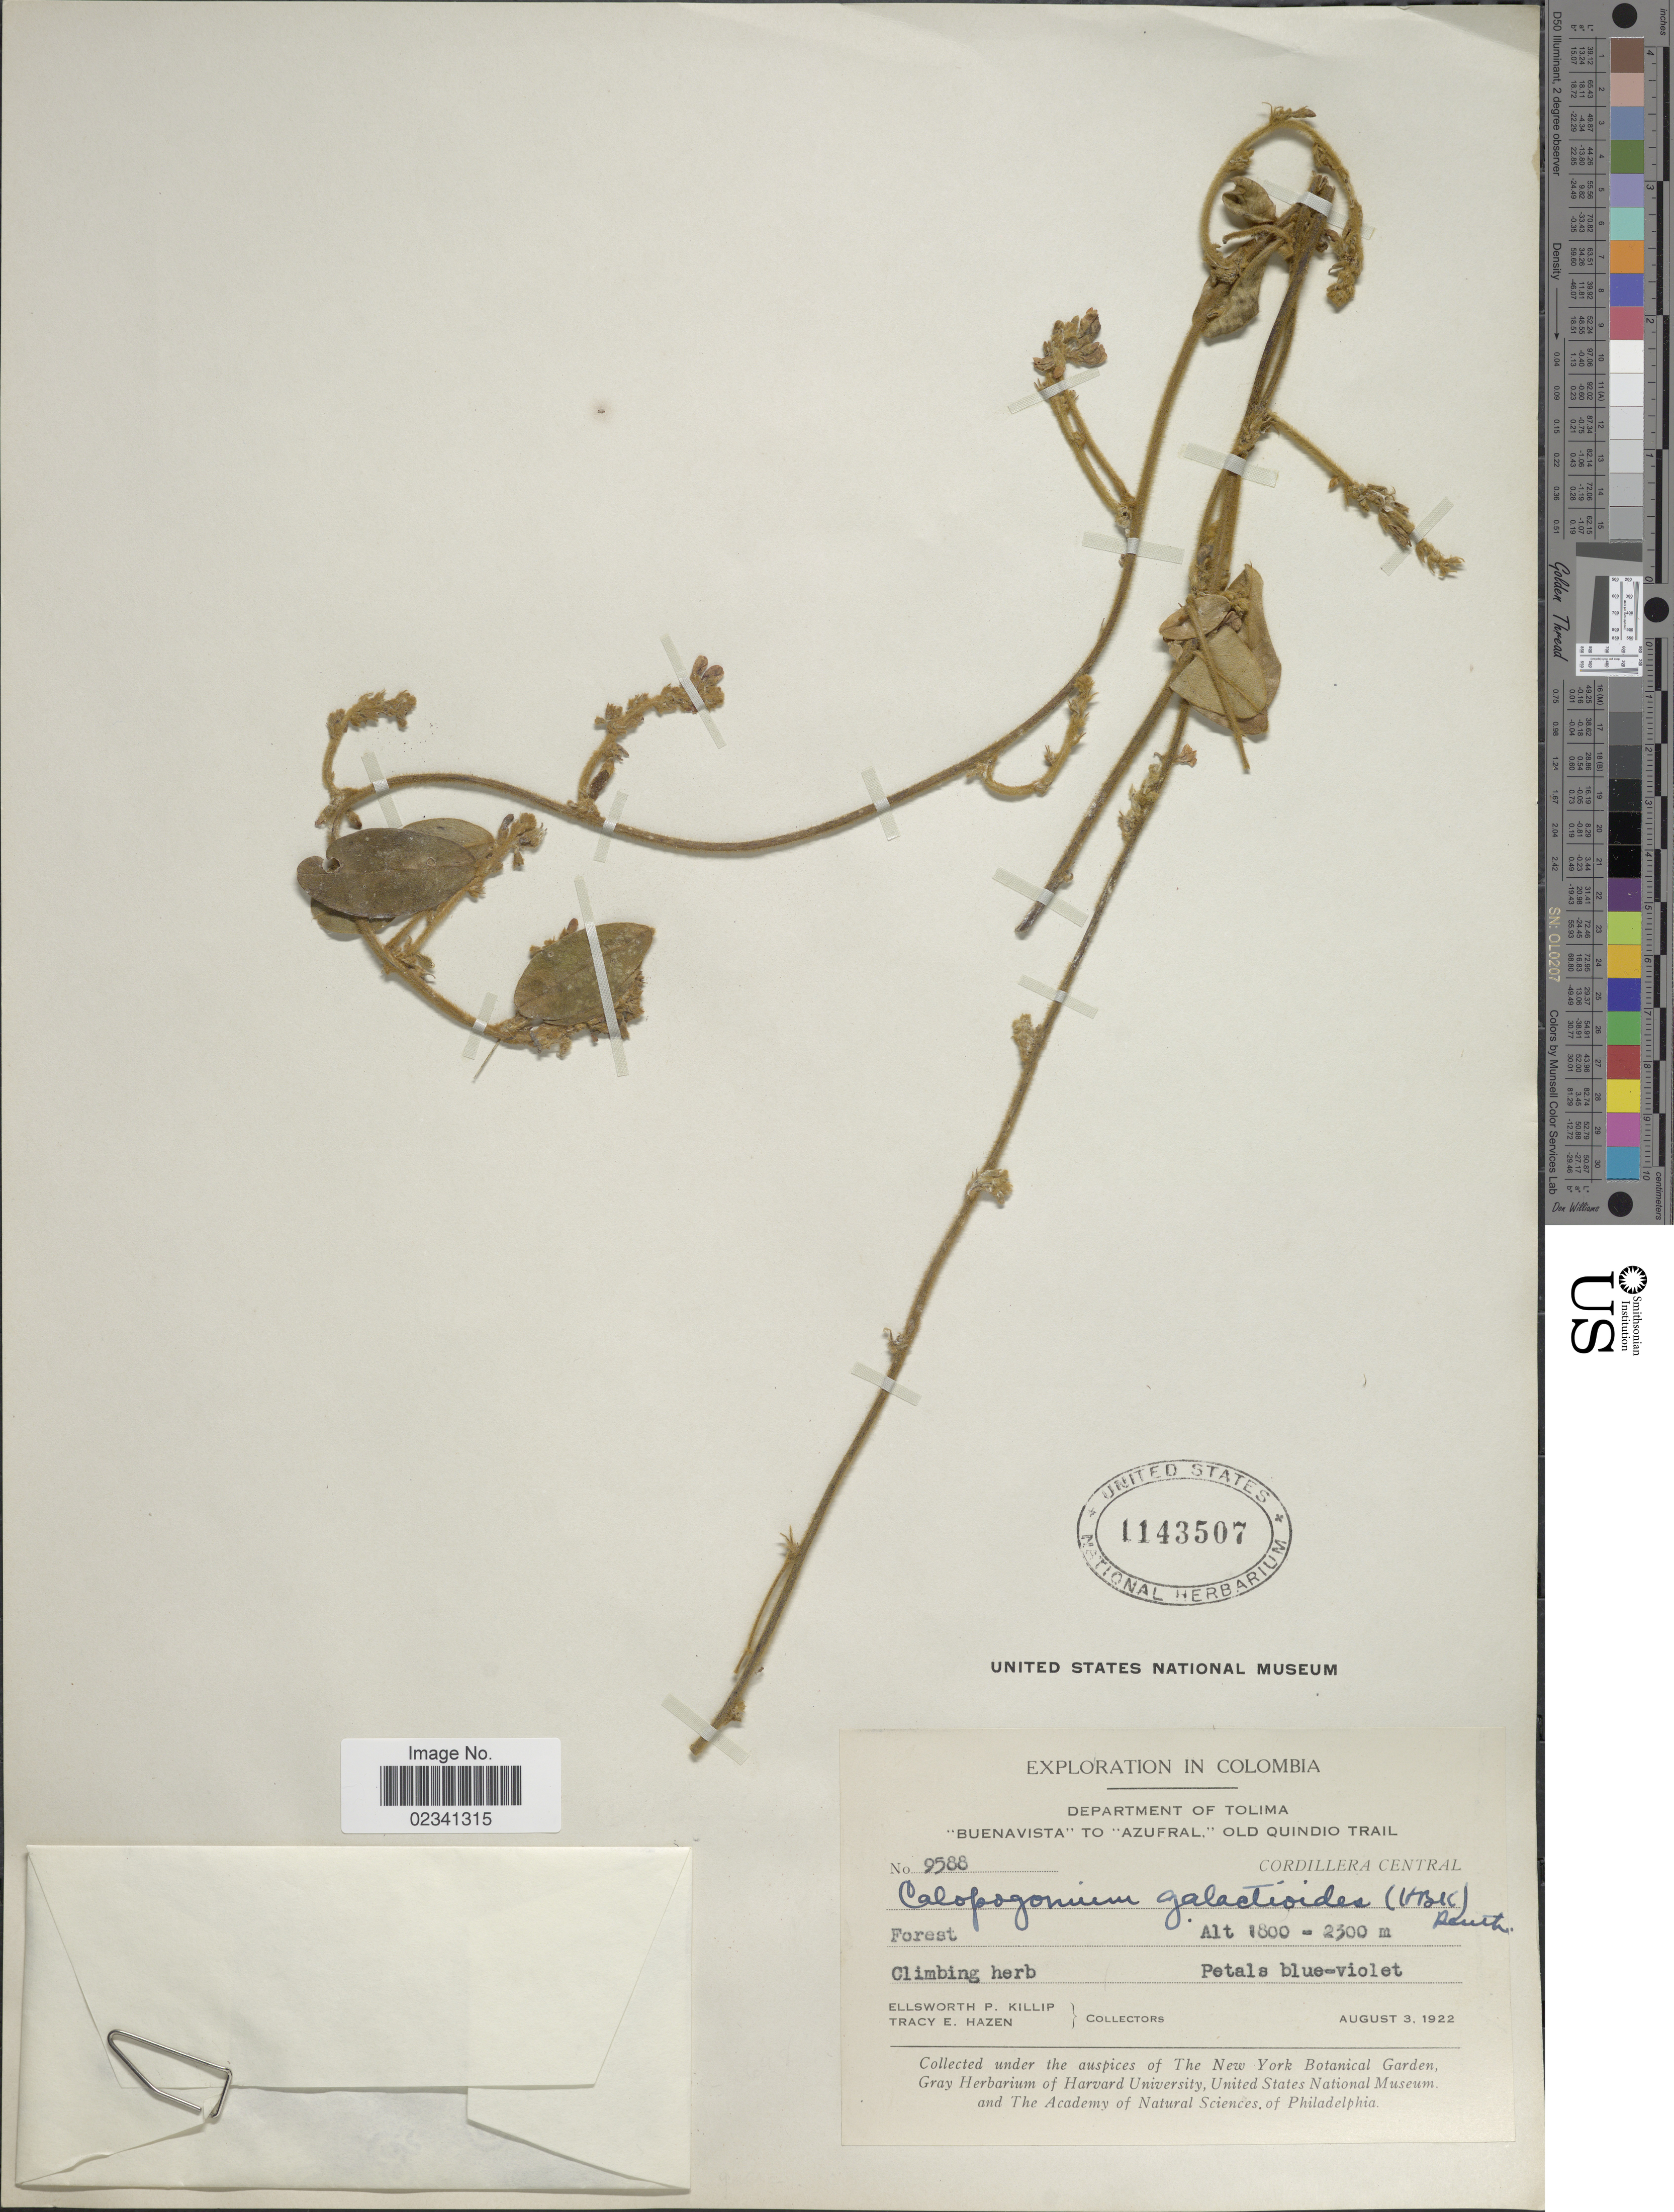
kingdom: Plantae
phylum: Tracheophyta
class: Magnoliopsida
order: Fabales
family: Fabaceae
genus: Calopogonium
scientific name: Calopogonium galactioides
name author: (Kunth) Hemsl.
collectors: E. P. Killip & T. E. Hazen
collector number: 9588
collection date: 1922-08-03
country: Colombia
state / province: Tolima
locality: Buenavista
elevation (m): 1800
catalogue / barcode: US 1143507